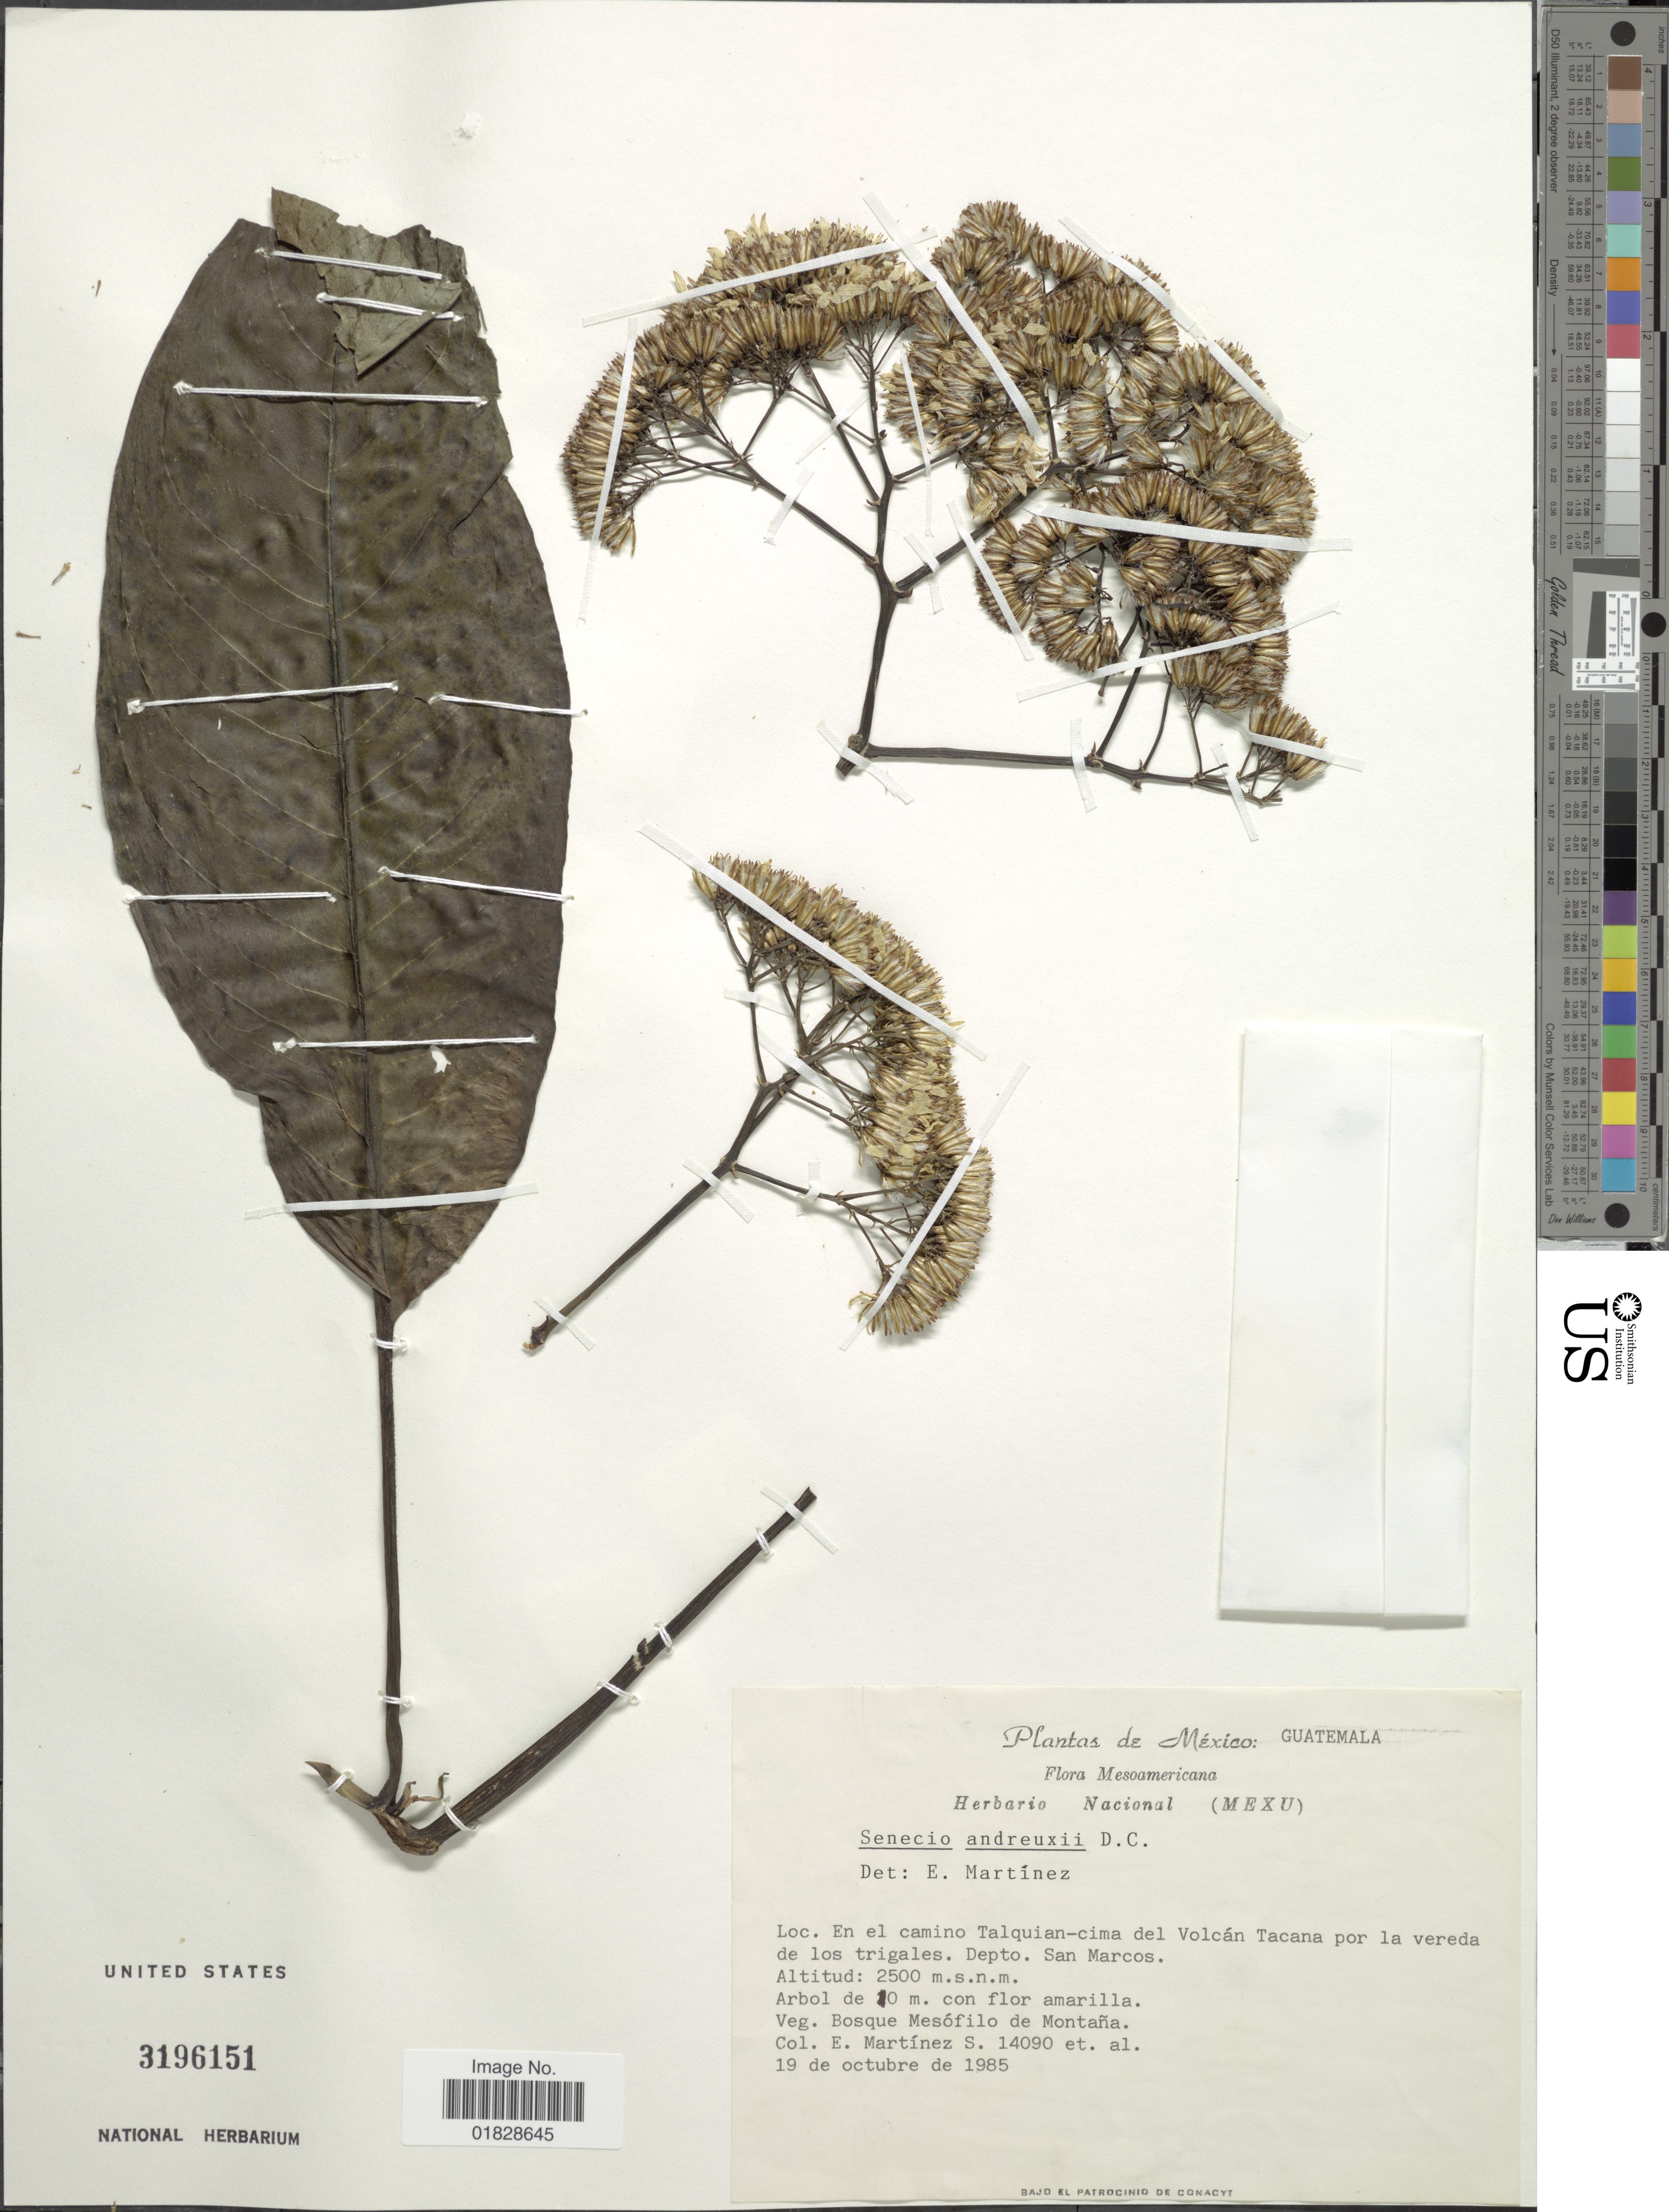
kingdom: Plantae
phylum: Tracheophyta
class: Magnoliopsida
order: Asterales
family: Asteraceae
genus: Telanthophora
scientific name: Telanthophora andrieuxii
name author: (DC.) H. Rob. & Brettell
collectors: E. M. Martínez S. & et al.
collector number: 14090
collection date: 1985-10-19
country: Guatemala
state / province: San Marcos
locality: En el camino Talquian-cima del Volcán Tacana por la vereda de los trigales. Depto. San Marcos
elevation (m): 2500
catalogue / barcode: US 3196151